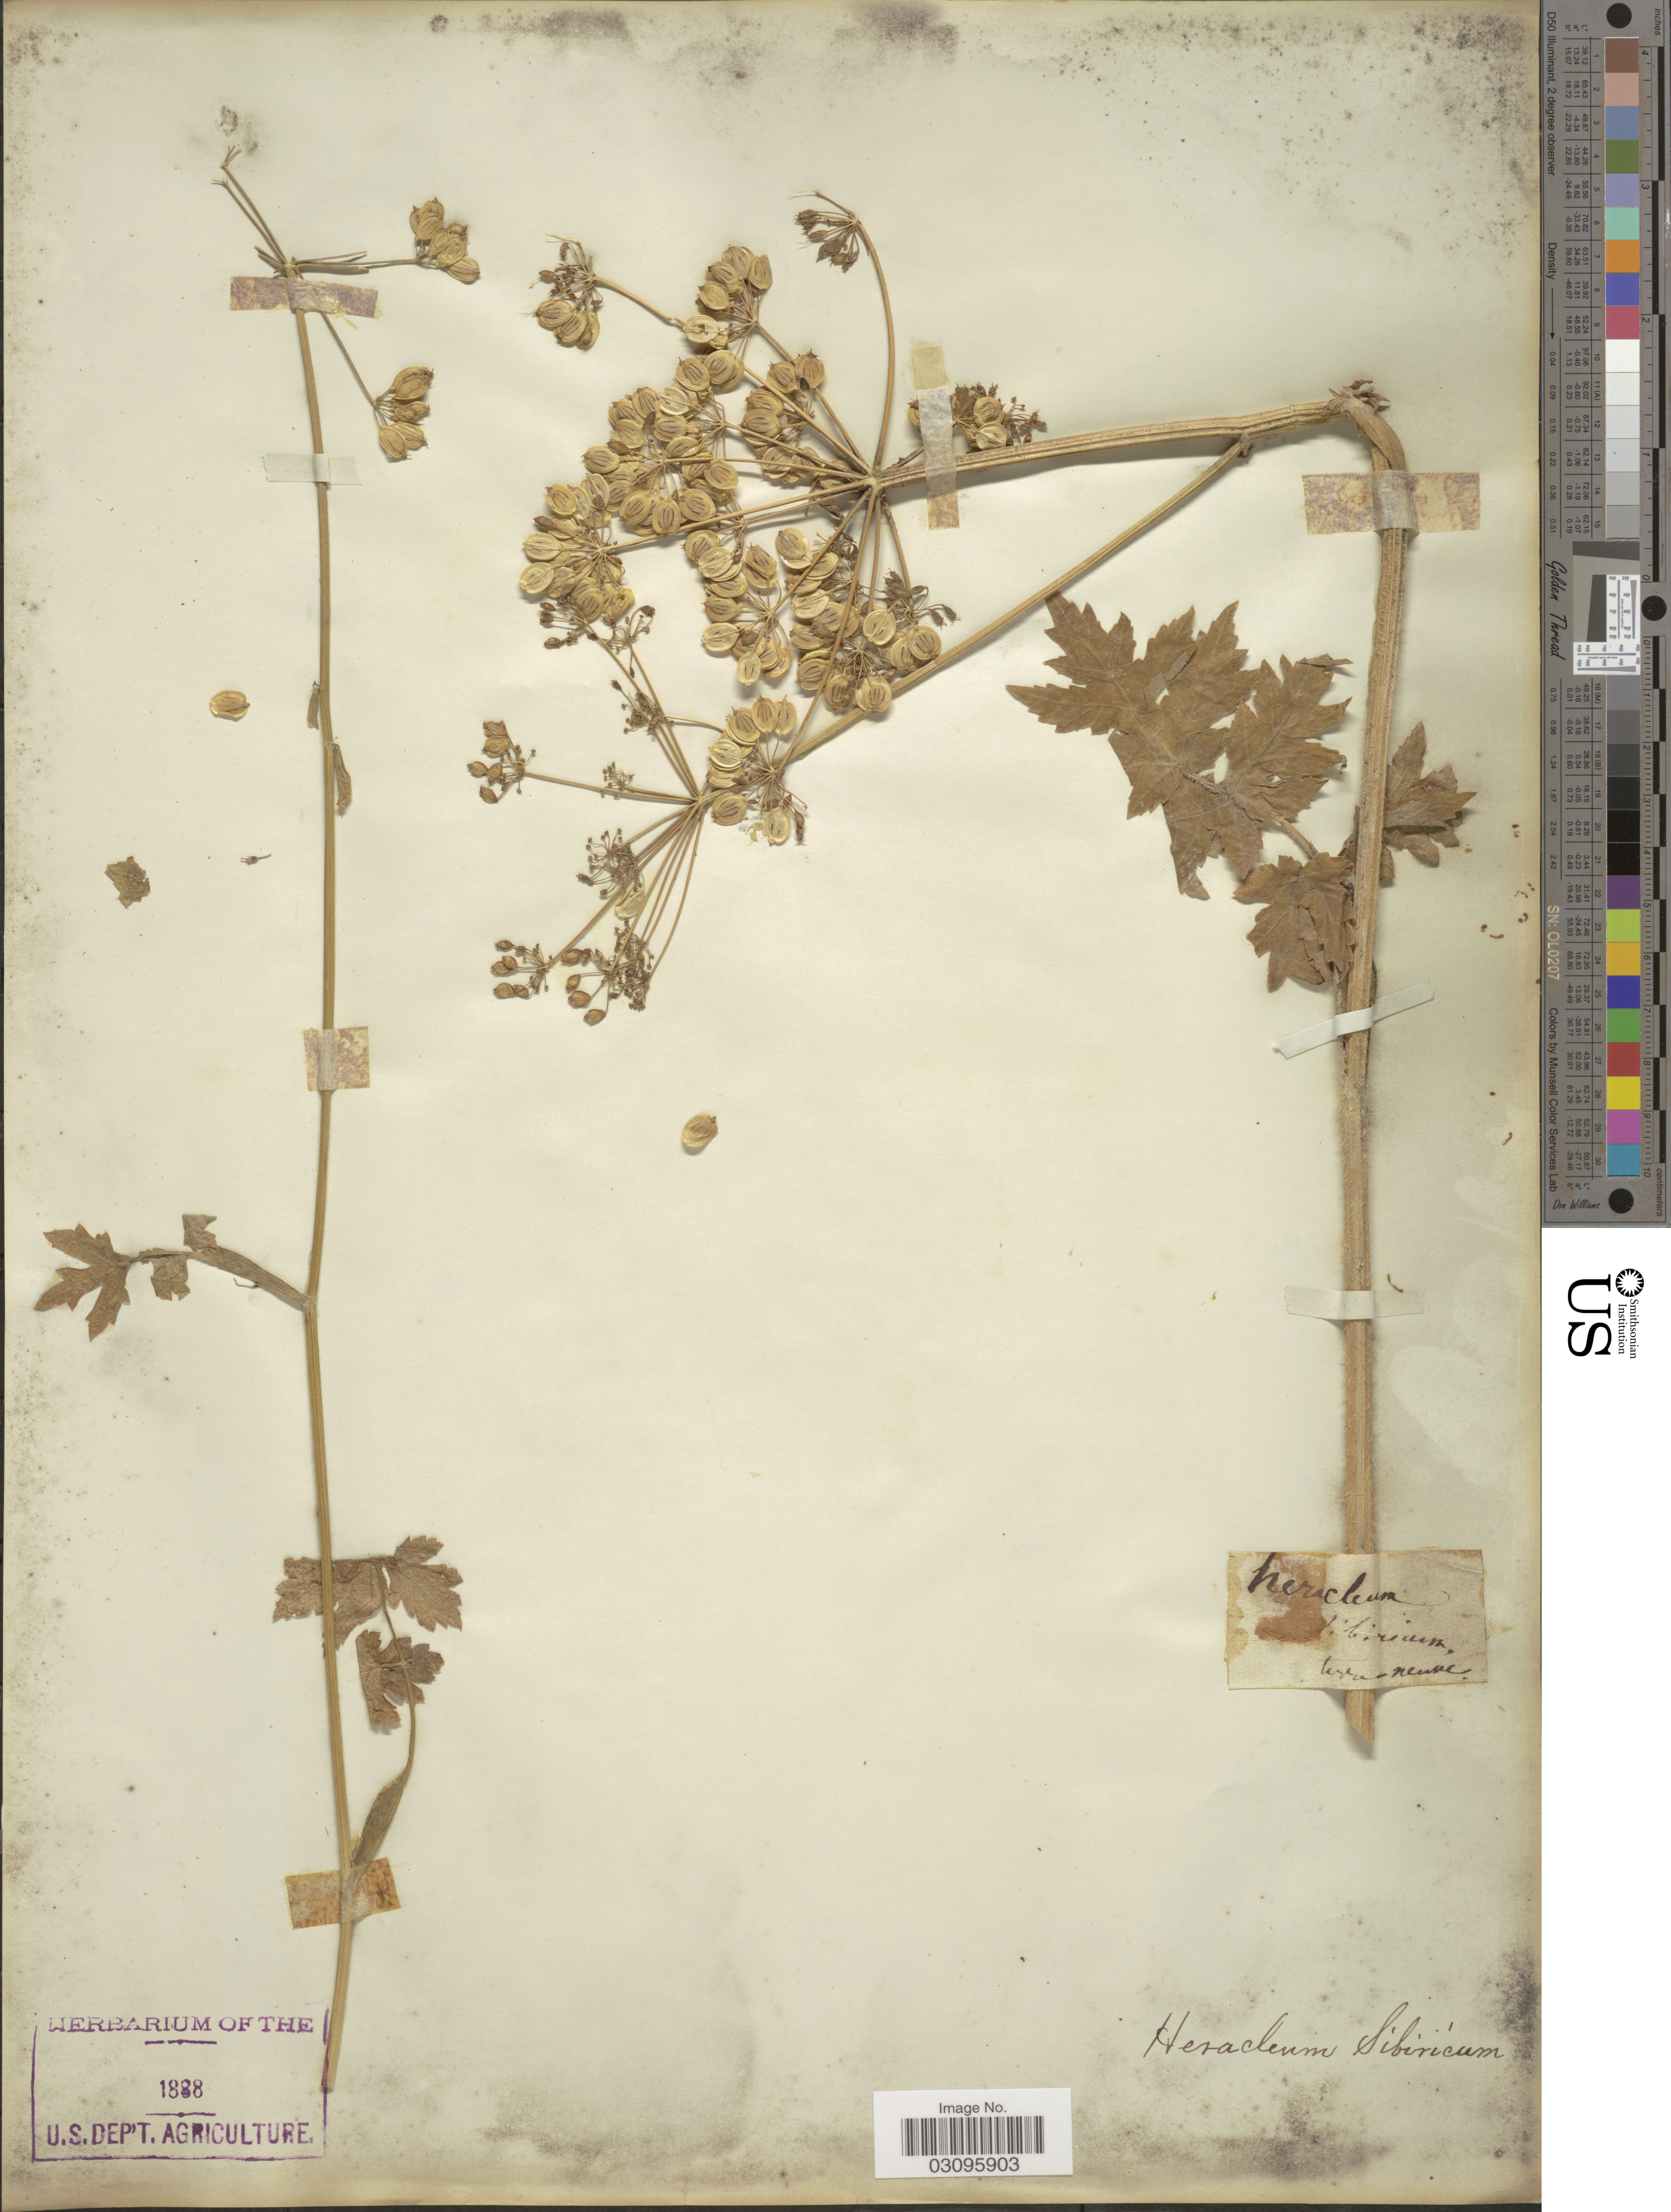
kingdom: Plantae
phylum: Tracheophyta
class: Magnoliopsida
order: Apiales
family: Apiaceae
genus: Heracleum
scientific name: Heracleum sibiricum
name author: L.